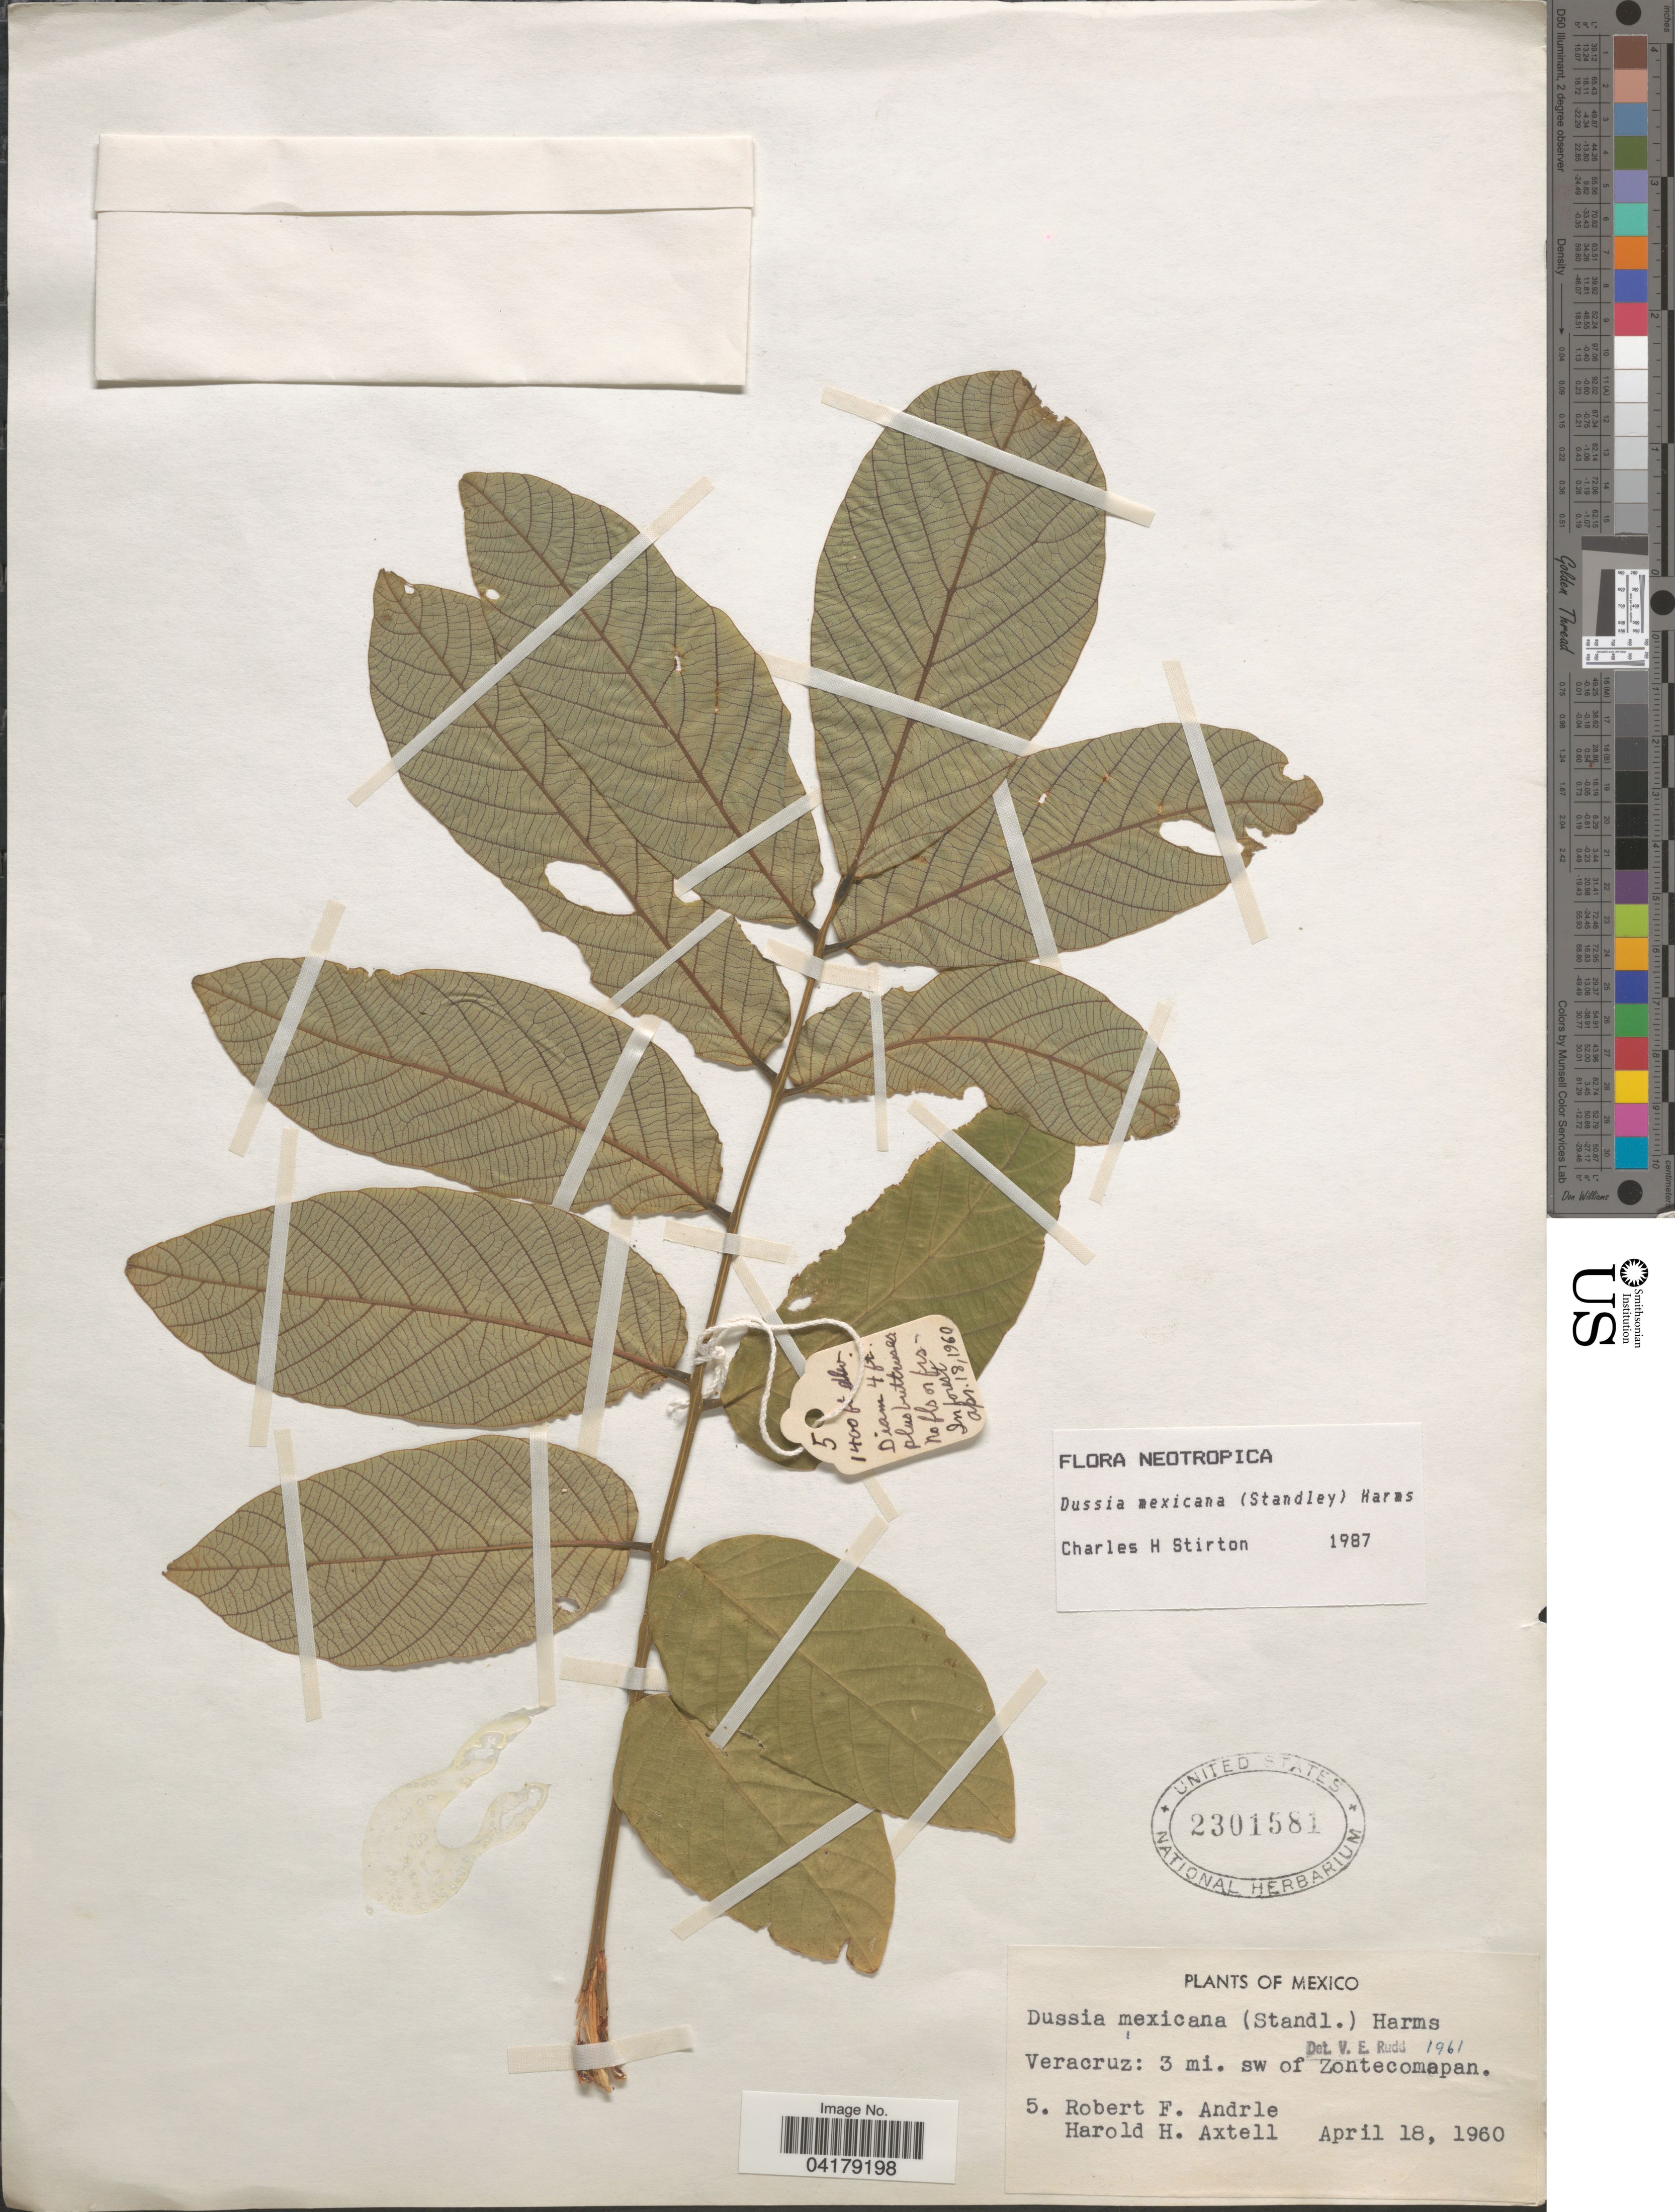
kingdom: Plantae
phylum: Tracheophyta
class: Magnoliopsida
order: Fabales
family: Fabaceae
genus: Dussia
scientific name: Dussia mexicana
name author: (Standl.) Harms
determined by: Stirton, Charles H.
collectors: R. Andrle & Axtell, H. H.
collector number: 5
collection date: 1960-04-18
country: Mexico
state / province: Veracruz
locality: Veracruz: 3 mi. sw of Zontecomapan.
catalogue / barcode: US 2301581